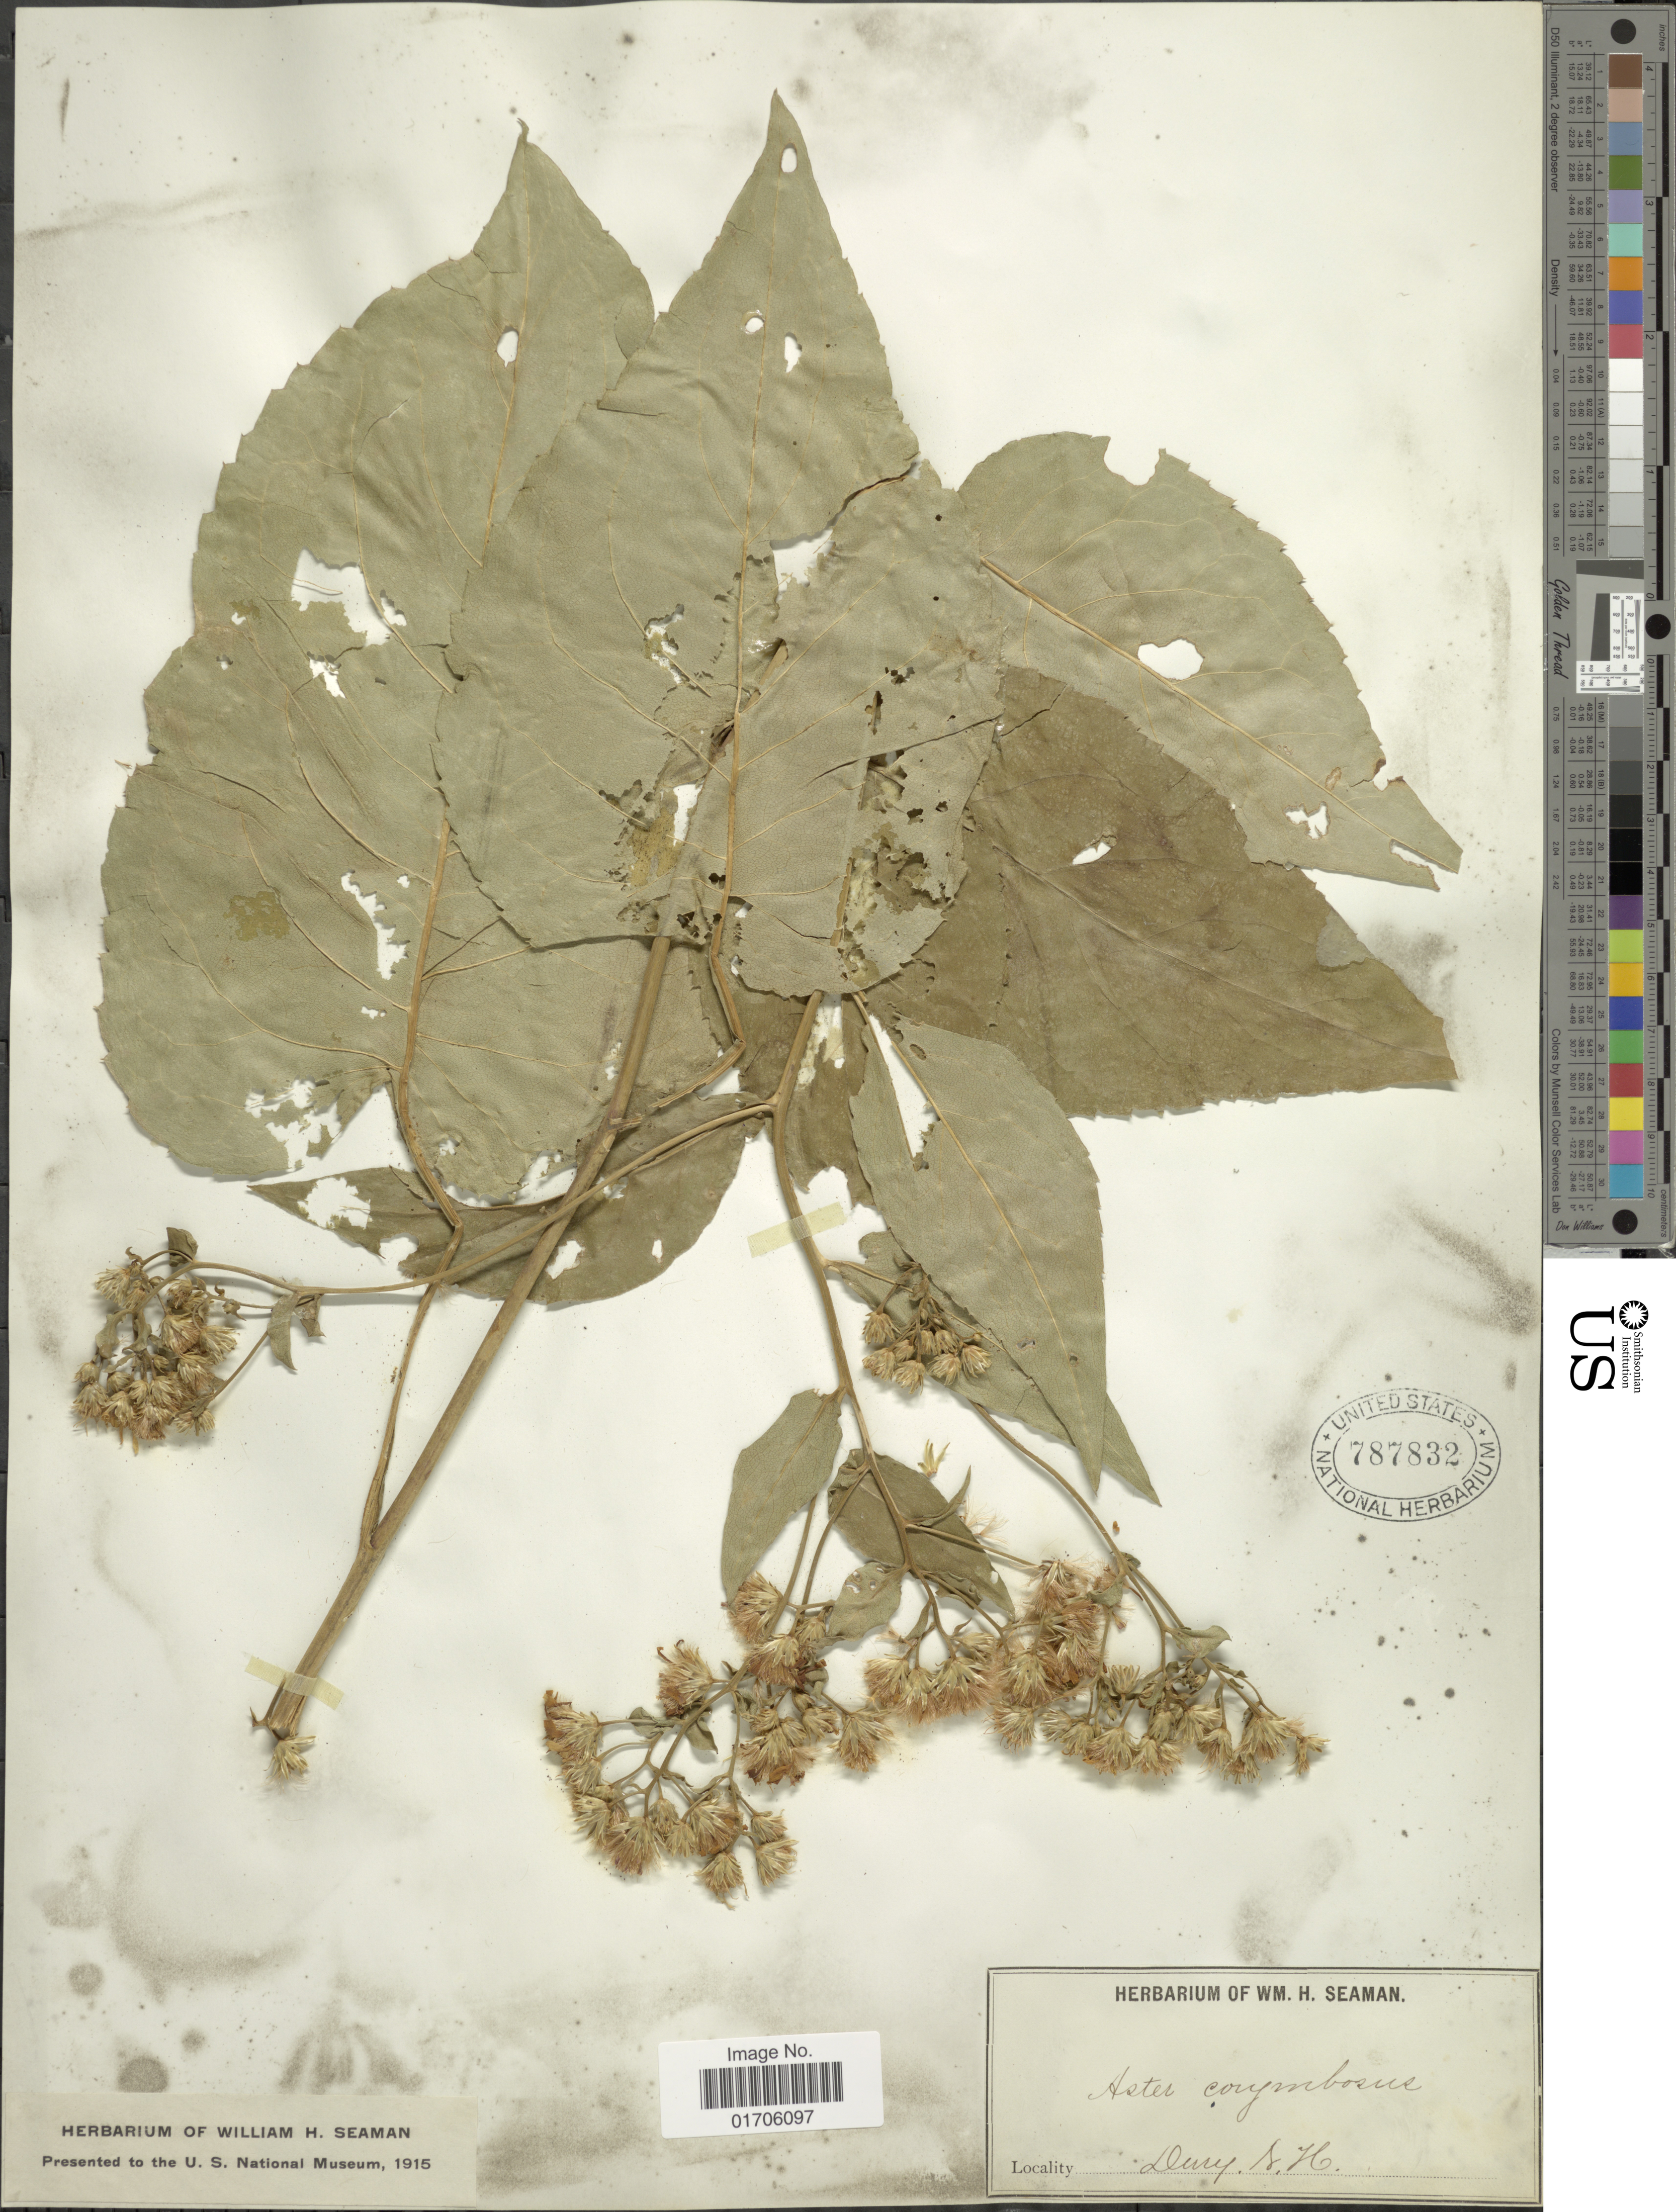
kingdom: Plantae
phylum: Tracheophyta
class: Magnoliopsida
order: Asterales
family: Asteraceae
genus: Eurybia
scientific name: Eurybia sp.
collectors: ex herb. Seaman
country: United States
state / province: New Hampshire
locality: Derry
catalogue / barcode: US 787832